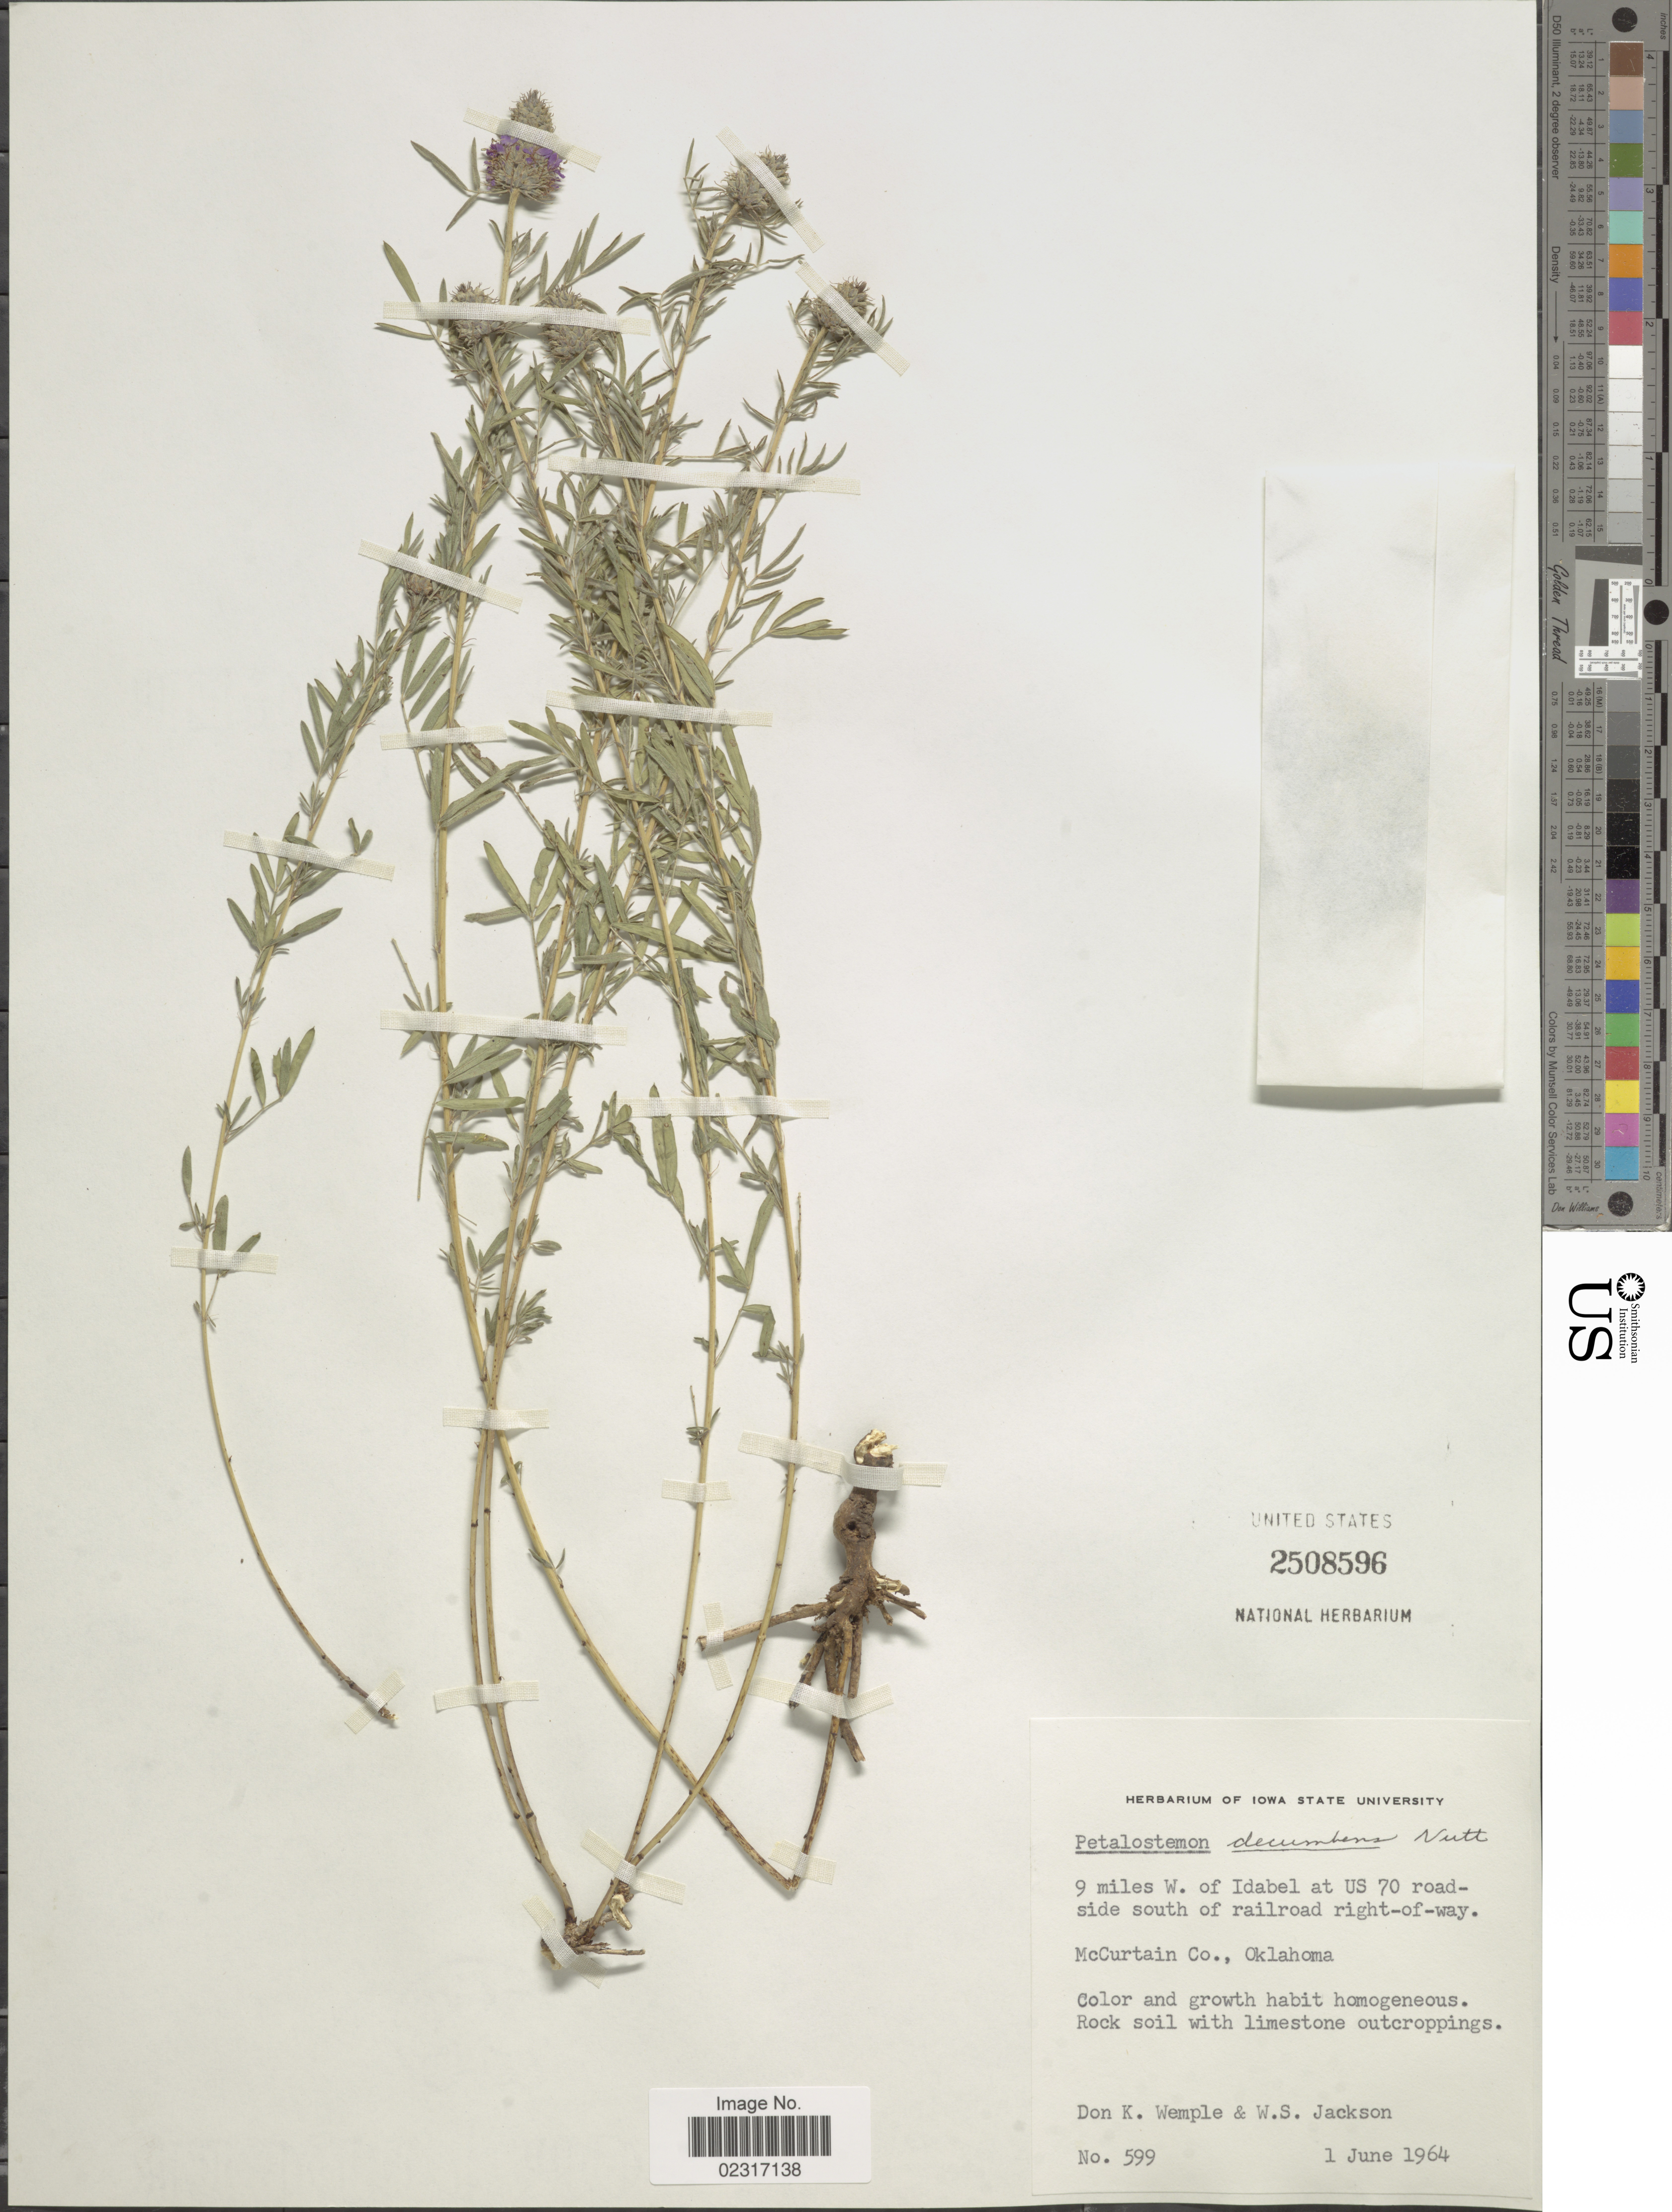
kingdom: Plantae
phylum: Tracheophyta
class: Magnoliopsida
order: Fabales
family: Fabaceae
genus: Dalea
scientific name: Dalea compacta var. compacta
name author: Spreng.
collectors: D. Wemple & W. Jackson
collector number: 599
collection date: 1964-06-01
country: United States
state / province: Oklahoma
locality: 9 miles W. of Idabel at US 70 roadside south of railroad right-of-way. McCurtain Co.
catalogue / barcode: US 2508596